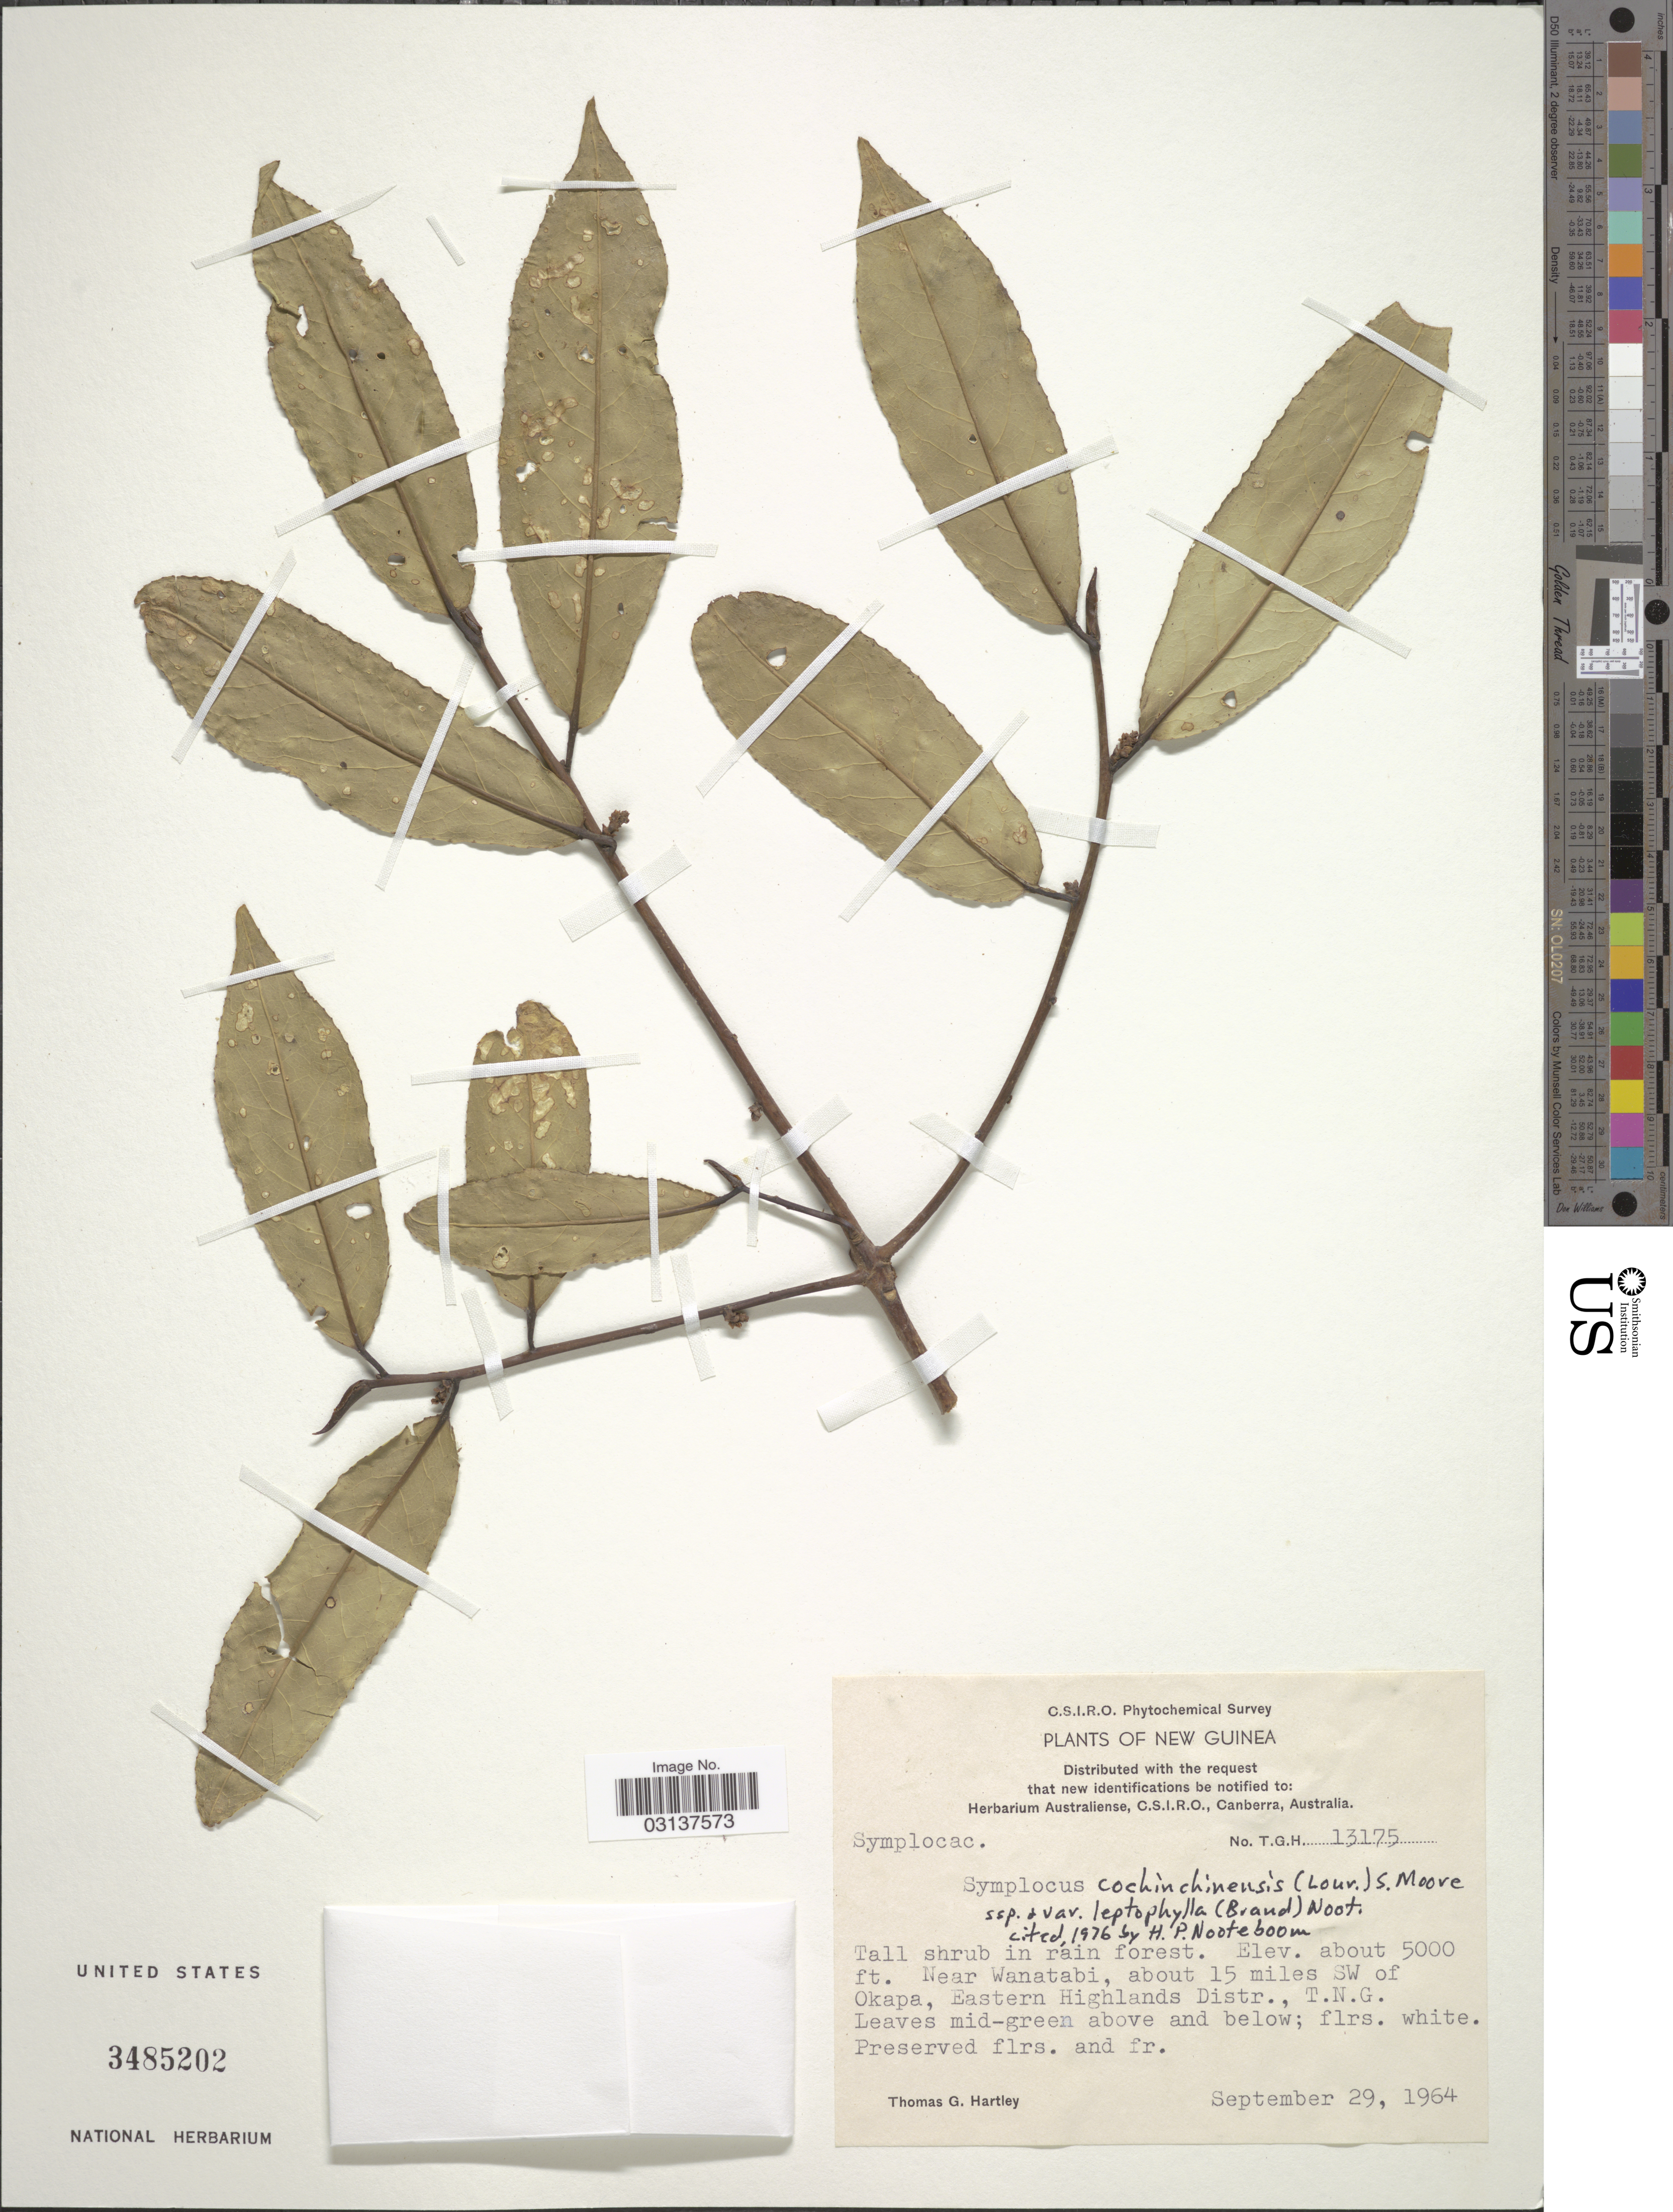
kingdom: Plantae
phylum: Tracheophyta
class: Magnoliopsida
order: Ericales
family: Symplocaceae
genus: Symplocos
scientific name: Symplocos cochinchinensis var. leptophylla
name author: (Brand) Noot.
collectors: T. Hartley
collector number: TGH13175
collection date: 1964-09-29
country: Papua New Guinea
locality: New Guinea, Near Wanatabi, about 15 miles SW of Okapa, Eastern Highlands Distr., T.N.G.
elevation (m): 1524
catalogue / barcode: US 3485202